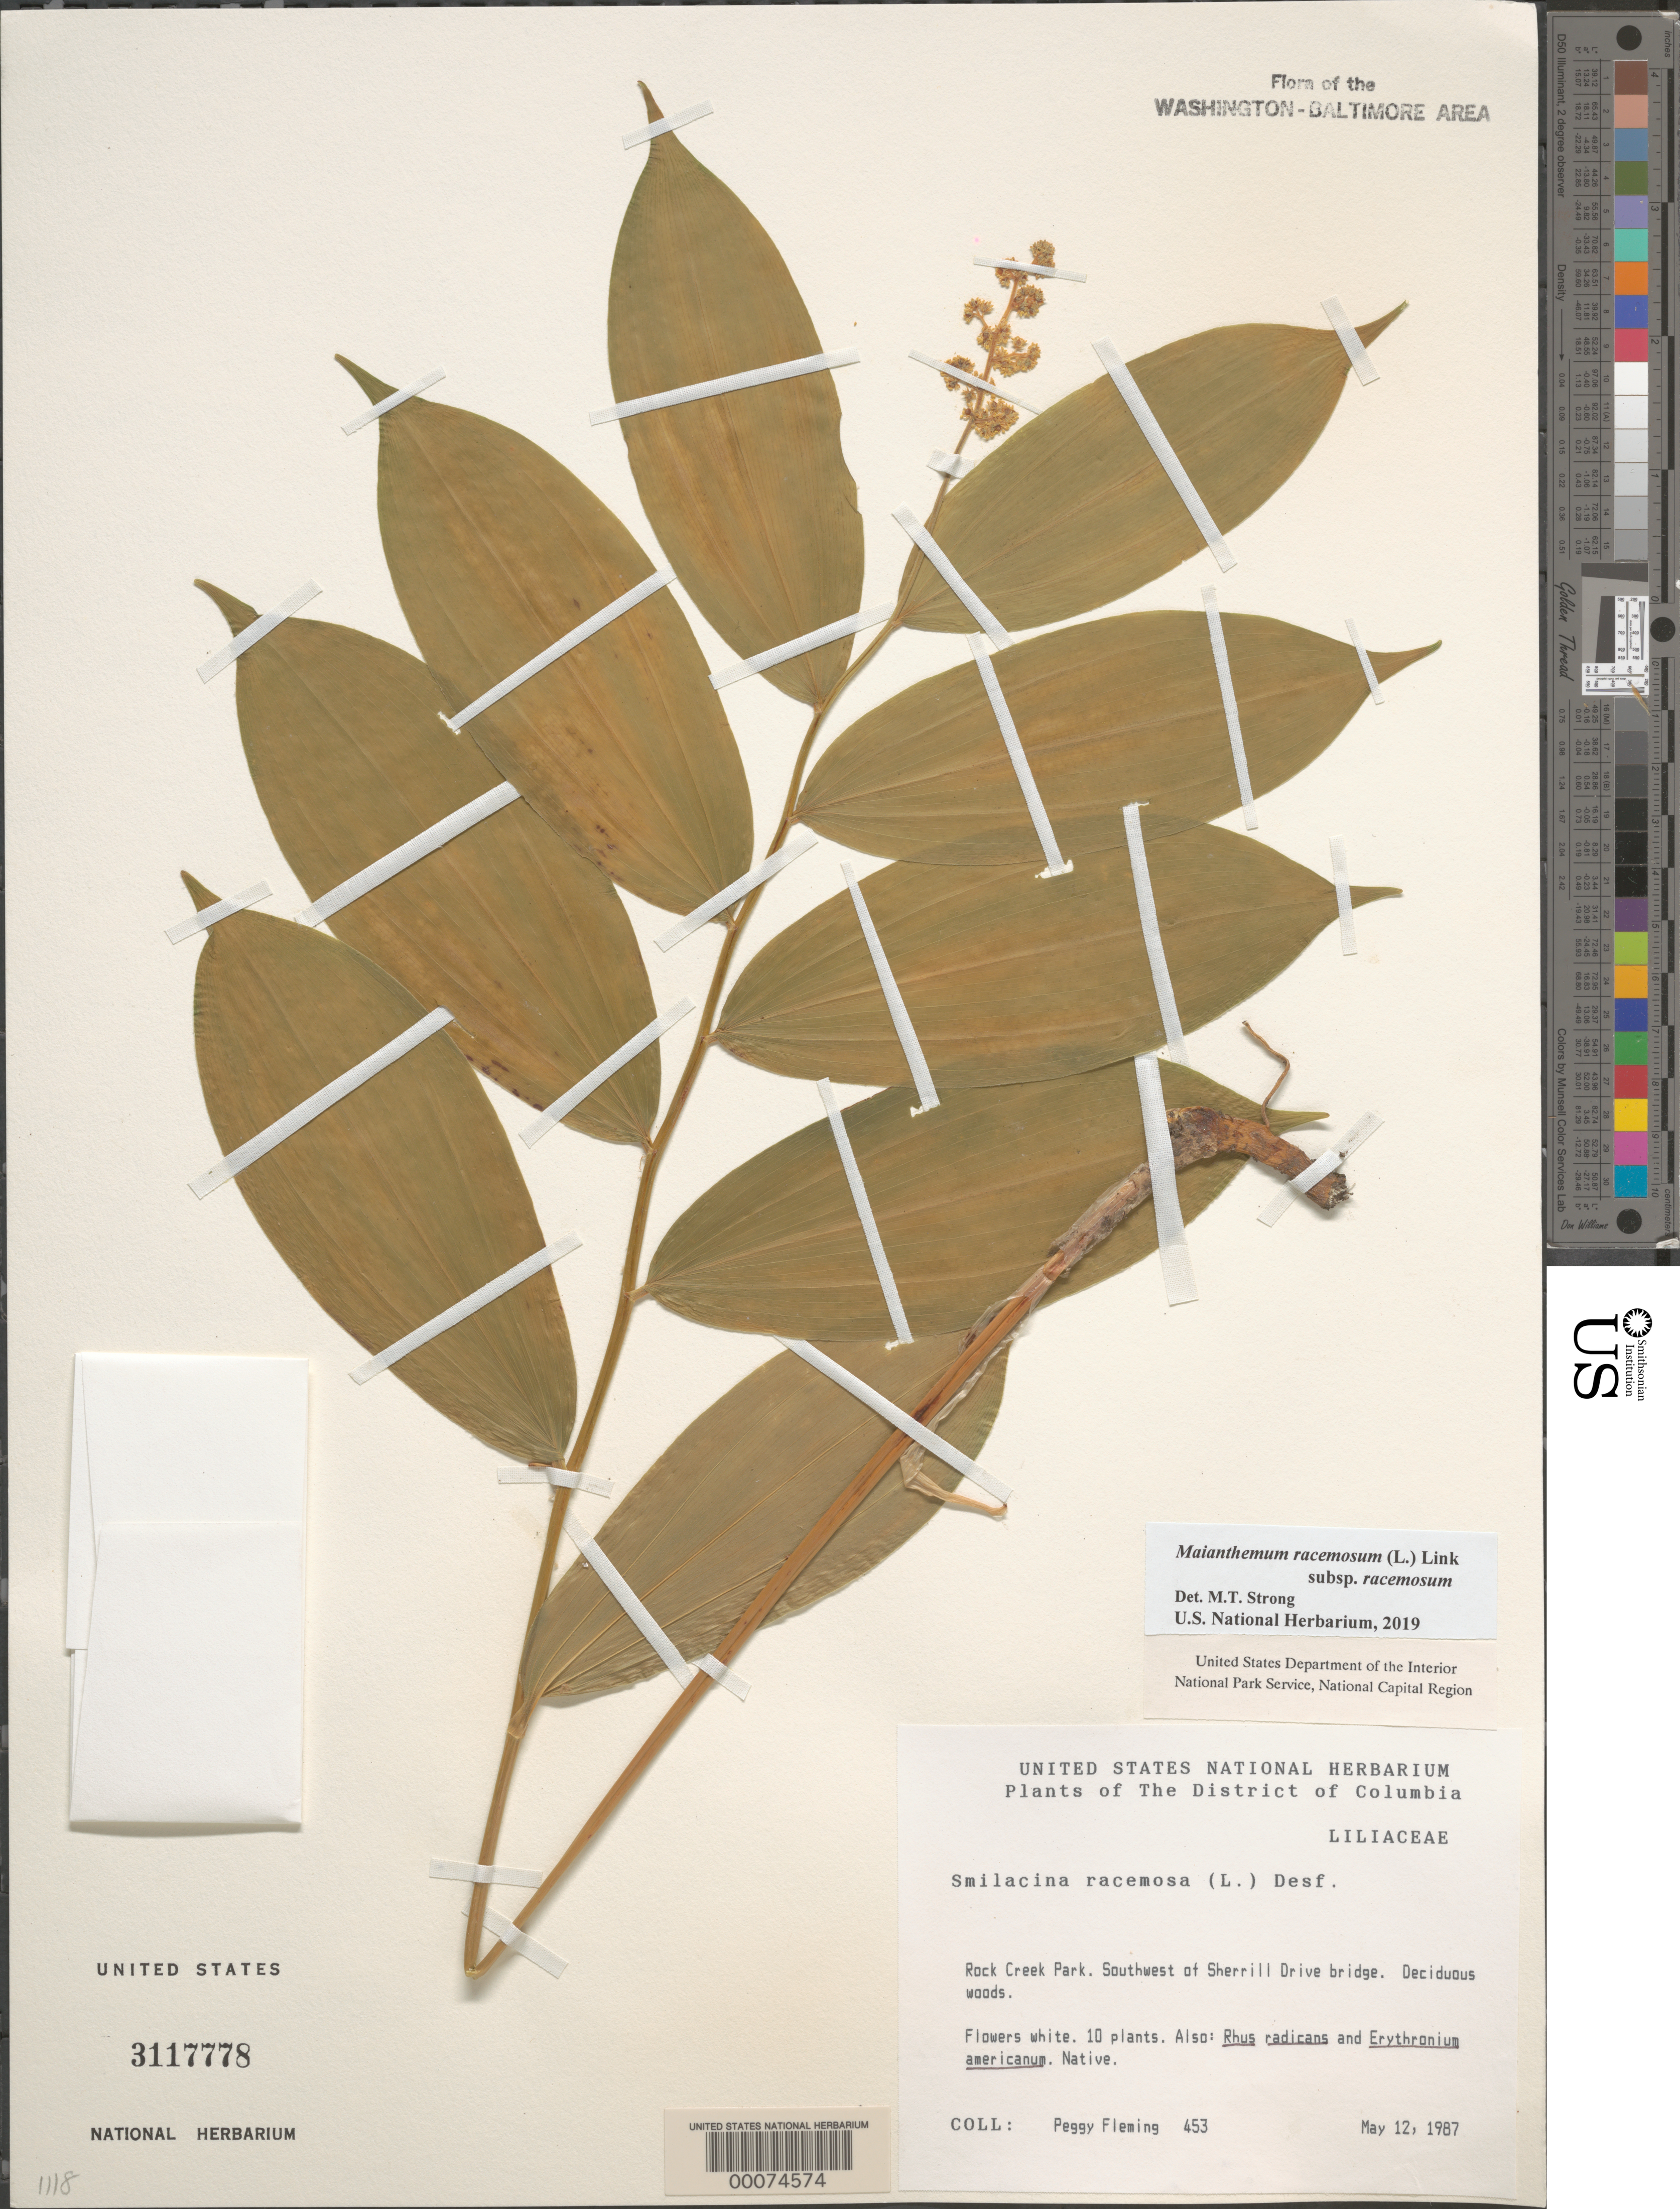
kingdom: Plantae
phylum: Tracheophyta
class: Liliopsida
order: Asparagales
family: Asparagaceae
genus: Maianthemum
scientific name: Maianthemum racemosum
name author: (L.) Link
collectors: P. Fleming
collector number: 453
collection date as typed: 12 May 1987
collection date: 1987-05-12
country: United States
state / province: District of Columbia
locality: Rock Creek Park. Southwest of Sherrill Drive Bridge. Rock Creek Park and vicinity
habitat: Deciduous woods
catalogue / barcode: US 3117778